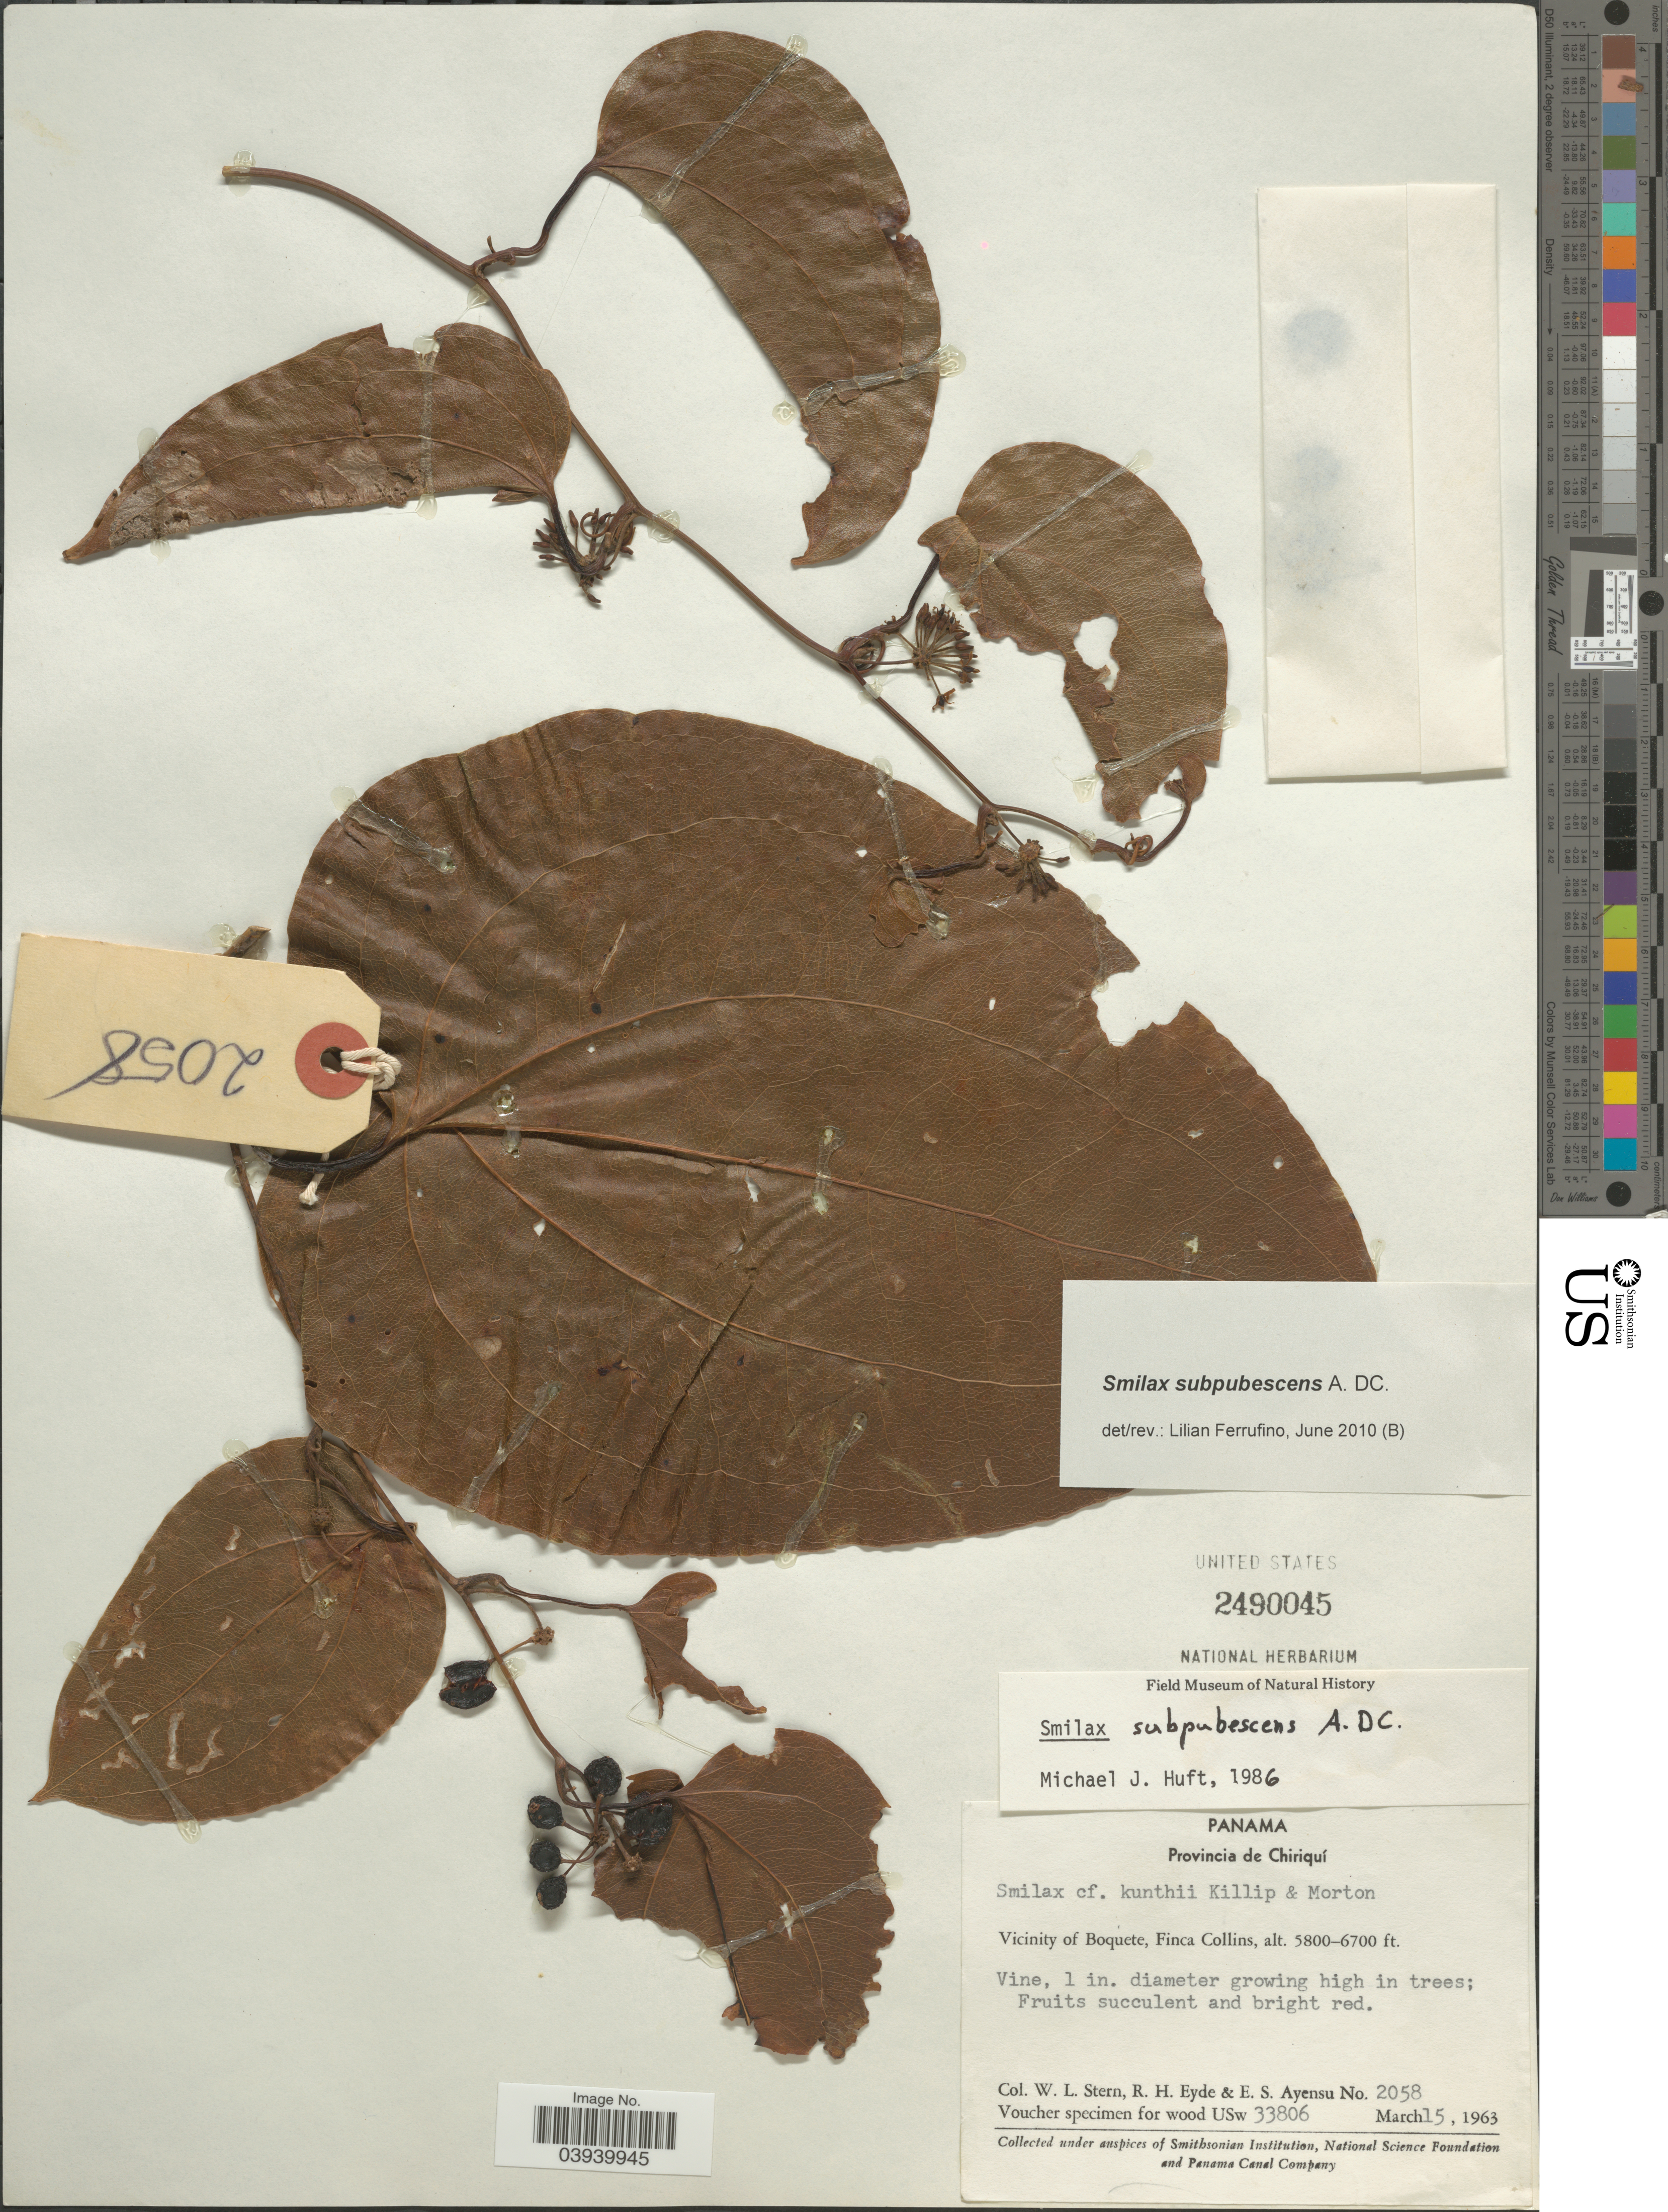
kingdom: Plantae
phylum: Tracheophyta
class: Liliopsida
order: Liliales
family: Smilacaceae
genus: Smilax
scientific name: Smilax subpubescens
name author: A. DC.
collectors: W. L. Stern, R. H. Eyde & E. S. Ayensu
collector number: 2058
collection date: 1963-03-15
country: Panama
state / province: Chiriqui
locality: Vicinity of Boquete, Finca Collins.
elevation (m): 1768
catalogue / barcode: US 2490045